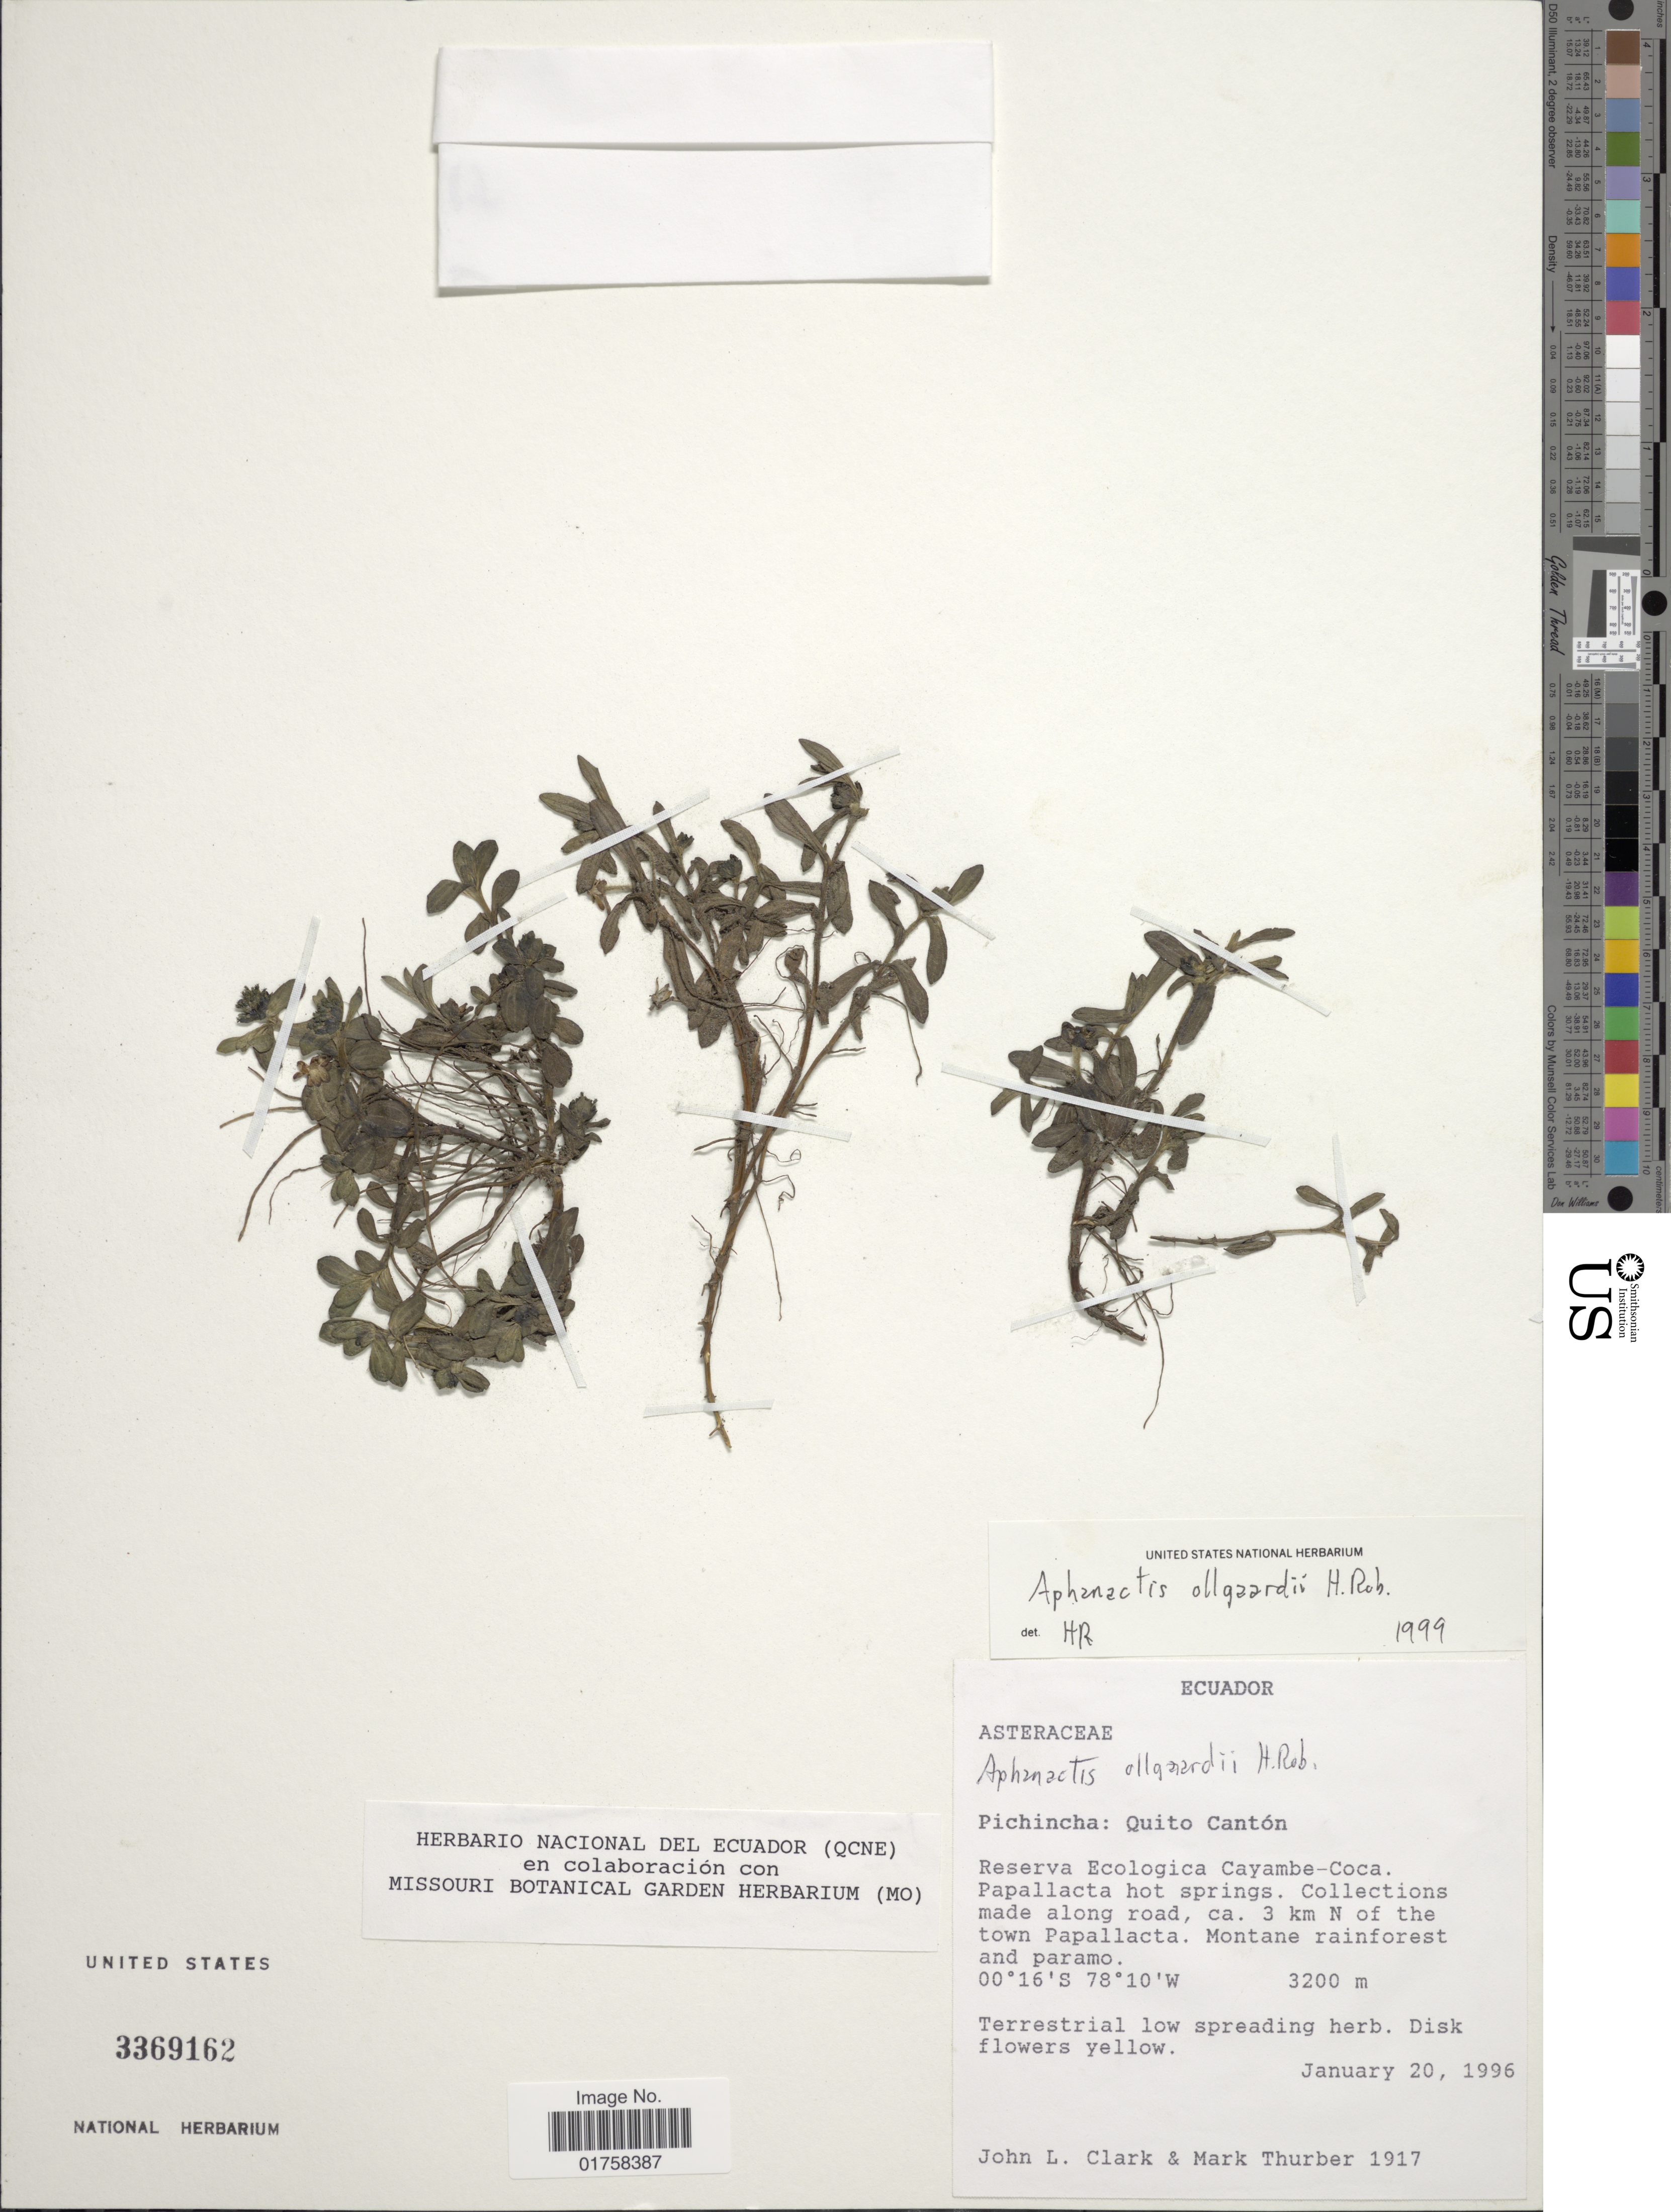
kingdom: Plantae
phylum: Tracheophyta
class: Magnoliopsida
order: Asterales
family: Asteraceae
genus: Aphanactis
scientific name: Aphanactis ollgaardii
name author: H. Rob.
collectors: J. L. Clark & M. Thurber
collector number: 1917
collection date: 1996-01-20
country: Ecuador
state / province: Pichincha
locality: Pichincha: Quito Canton. Reserva Ecologica Cayambe-Coca. Papallacta hot springs. Collections made along road, ca. 3 km N of the town Papallacta.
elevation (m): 3200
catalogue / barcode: US 3369162